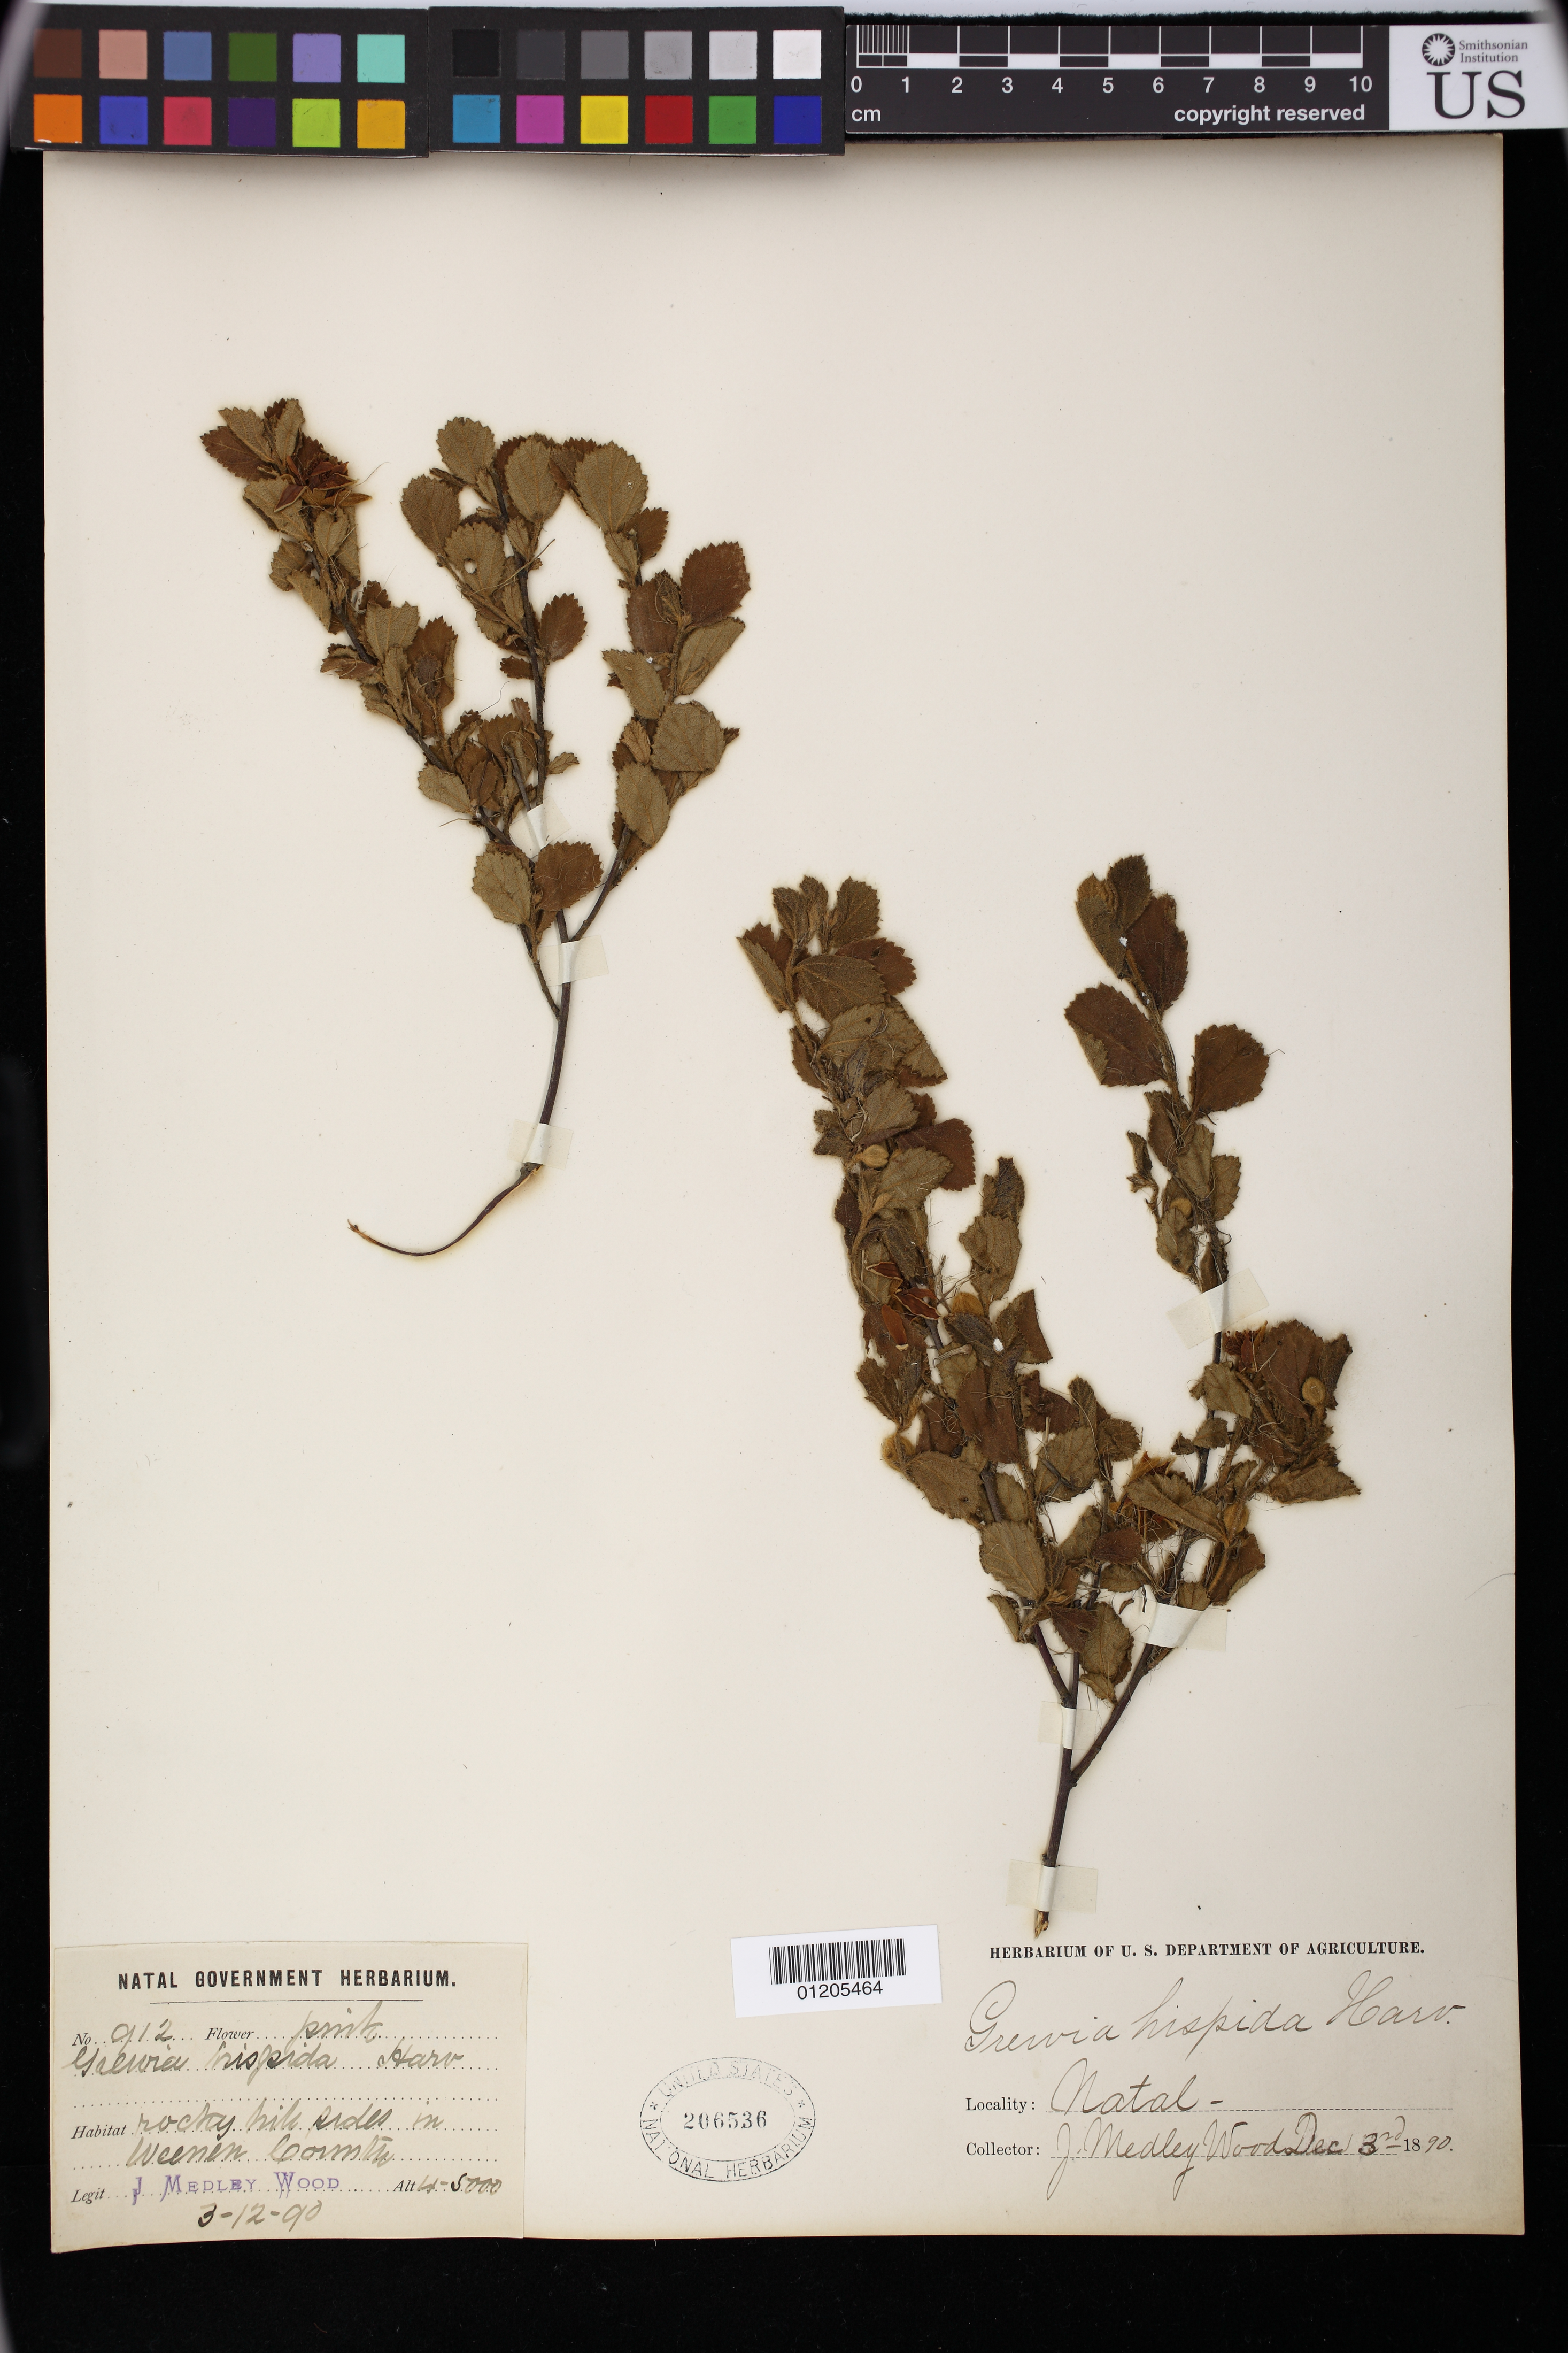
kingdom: Plantae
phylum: Tracheophyta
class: Magnoliopsida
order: Malvales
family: Malvaceae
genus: Grewia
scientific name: Grewia hispida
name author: Harv.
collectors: J. M. Wood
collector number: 912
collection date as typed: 03 Dec 1890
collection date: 1890-12-03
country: South Africa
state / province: KwaZulu-Natal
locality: Natal. Rocky hill sides in Weenen County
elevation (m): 1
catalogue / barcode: US 206536